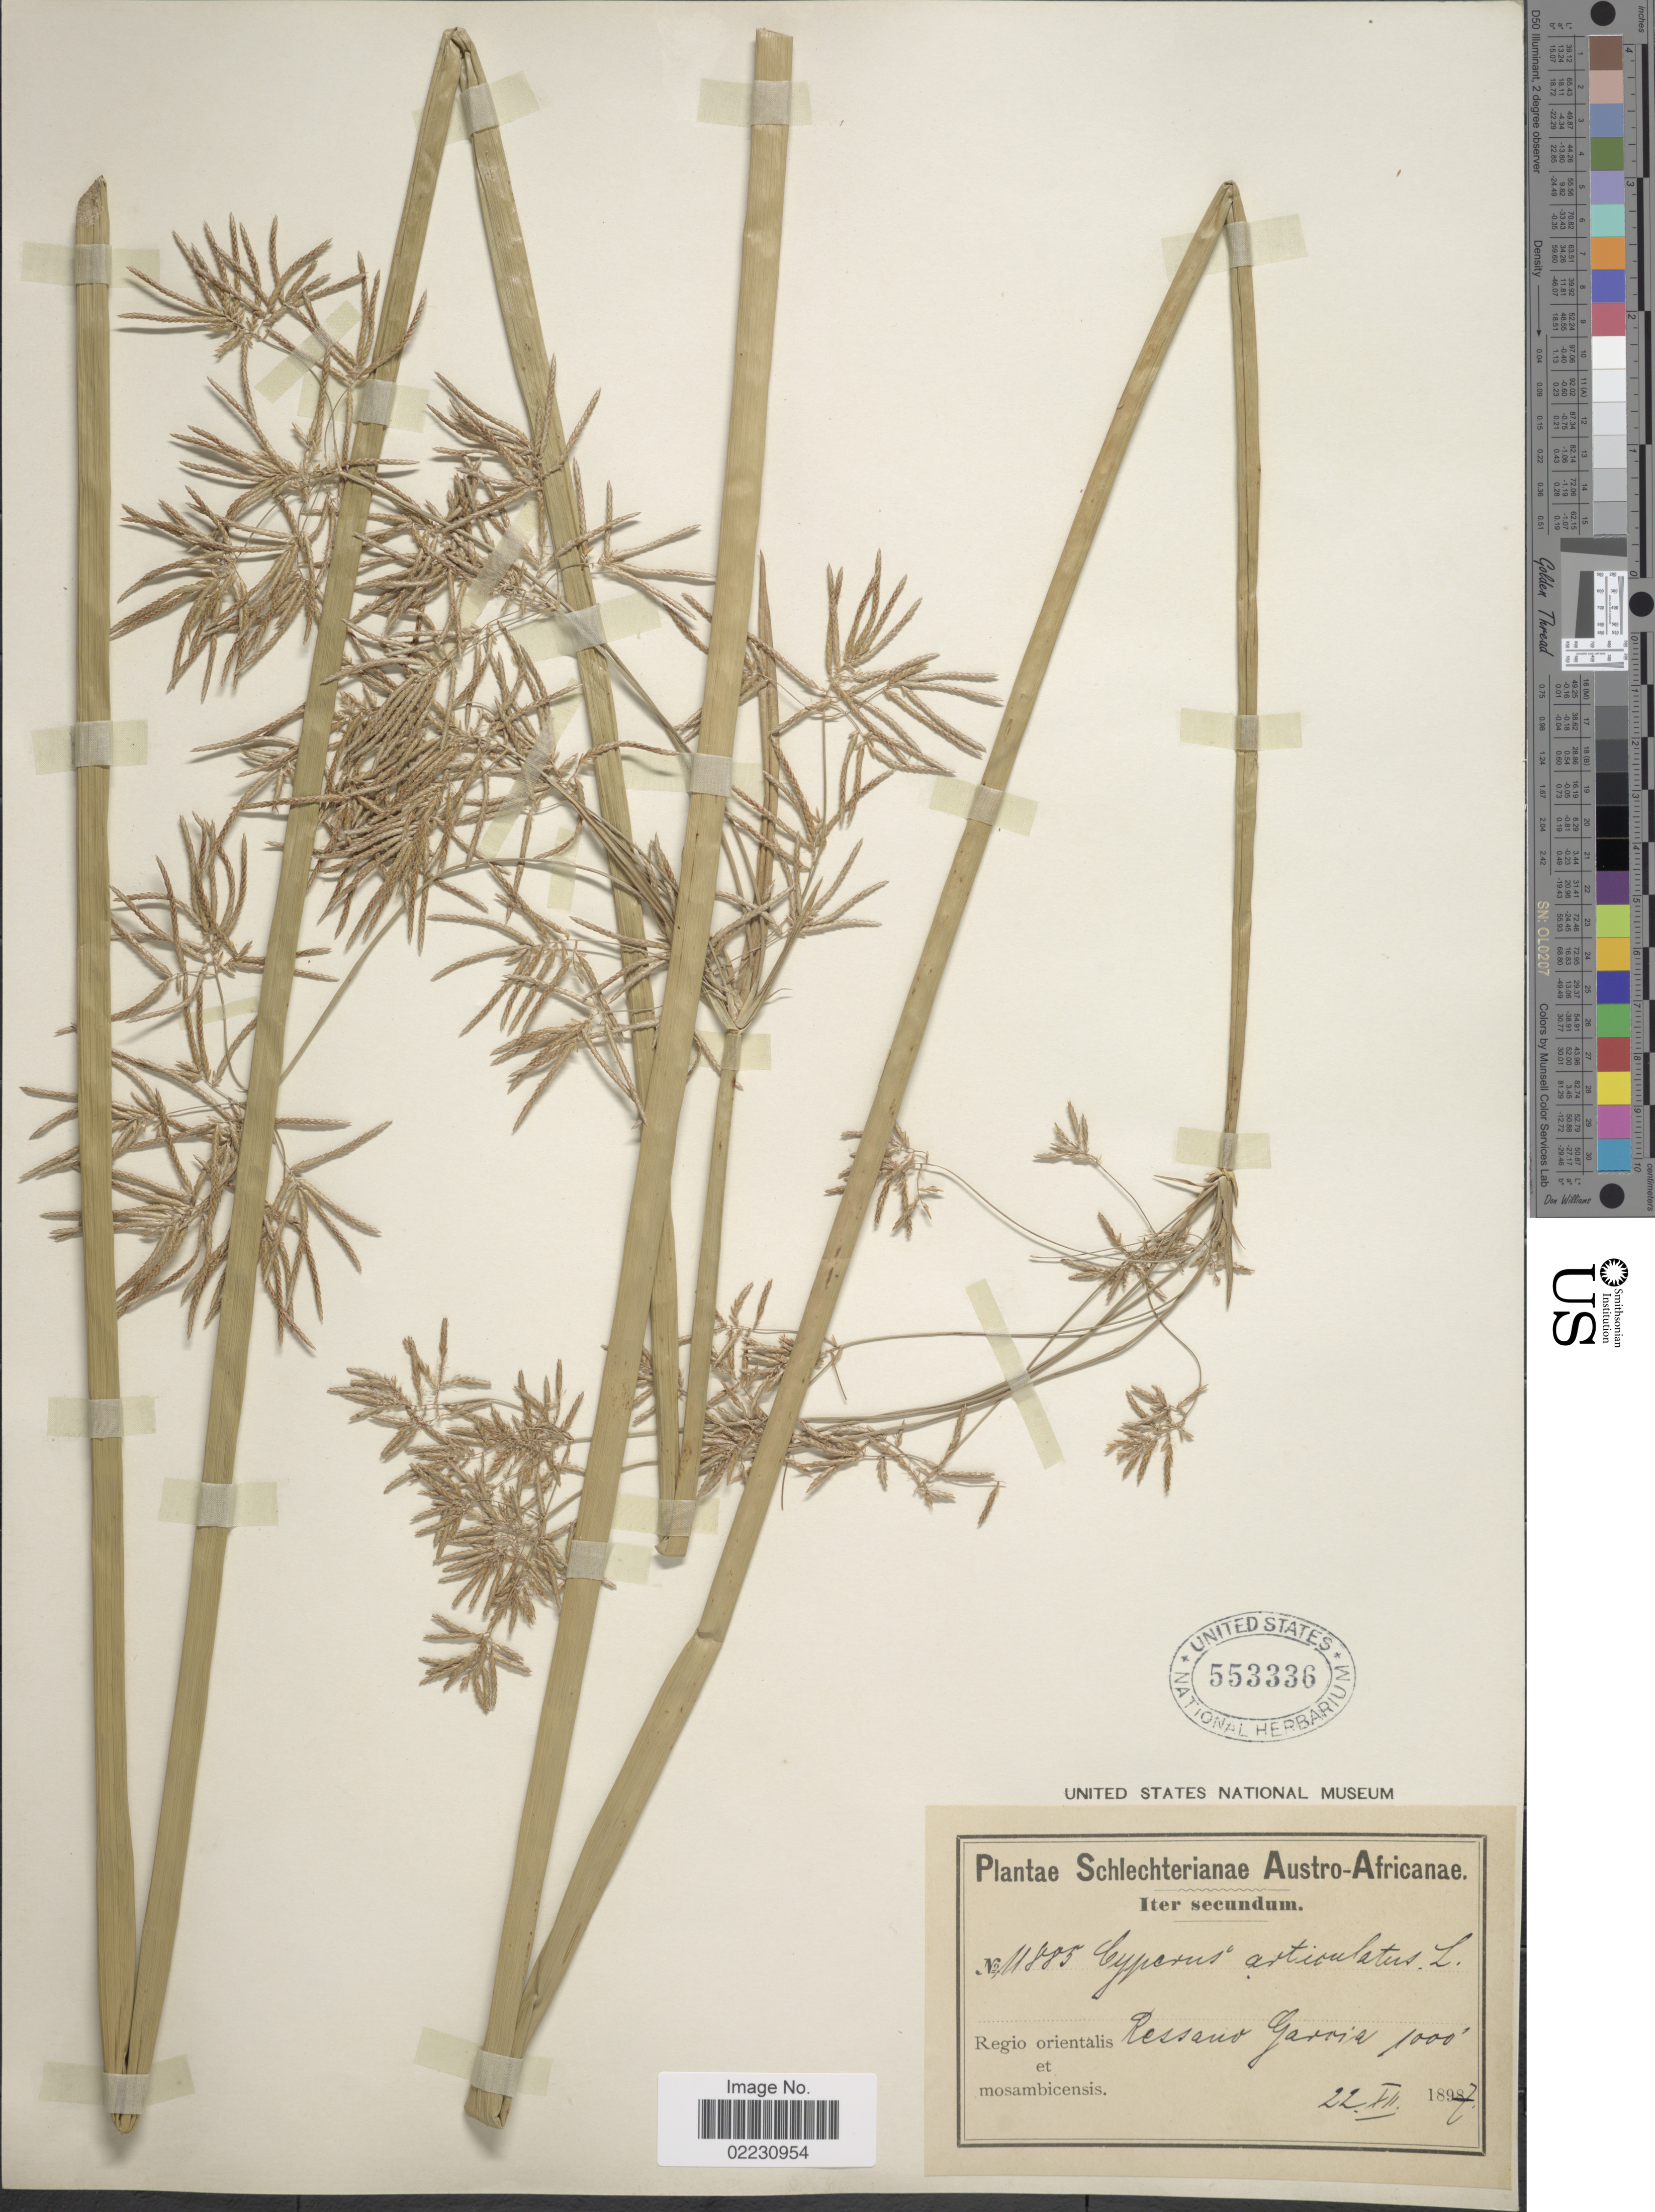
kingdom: Plantae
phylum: Tracheophyta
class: Liliopsida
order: Poales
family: Cyperaceae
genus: Cyperus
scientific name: Cyperus articulatus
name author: L.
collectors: Schlechter, --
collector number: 11885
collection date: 1897-12-22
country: Mozambique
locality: Austro-Africanae, Regio orientalis et mocambicensis Ressano Garcia.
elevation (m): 305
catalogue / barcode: US 553336